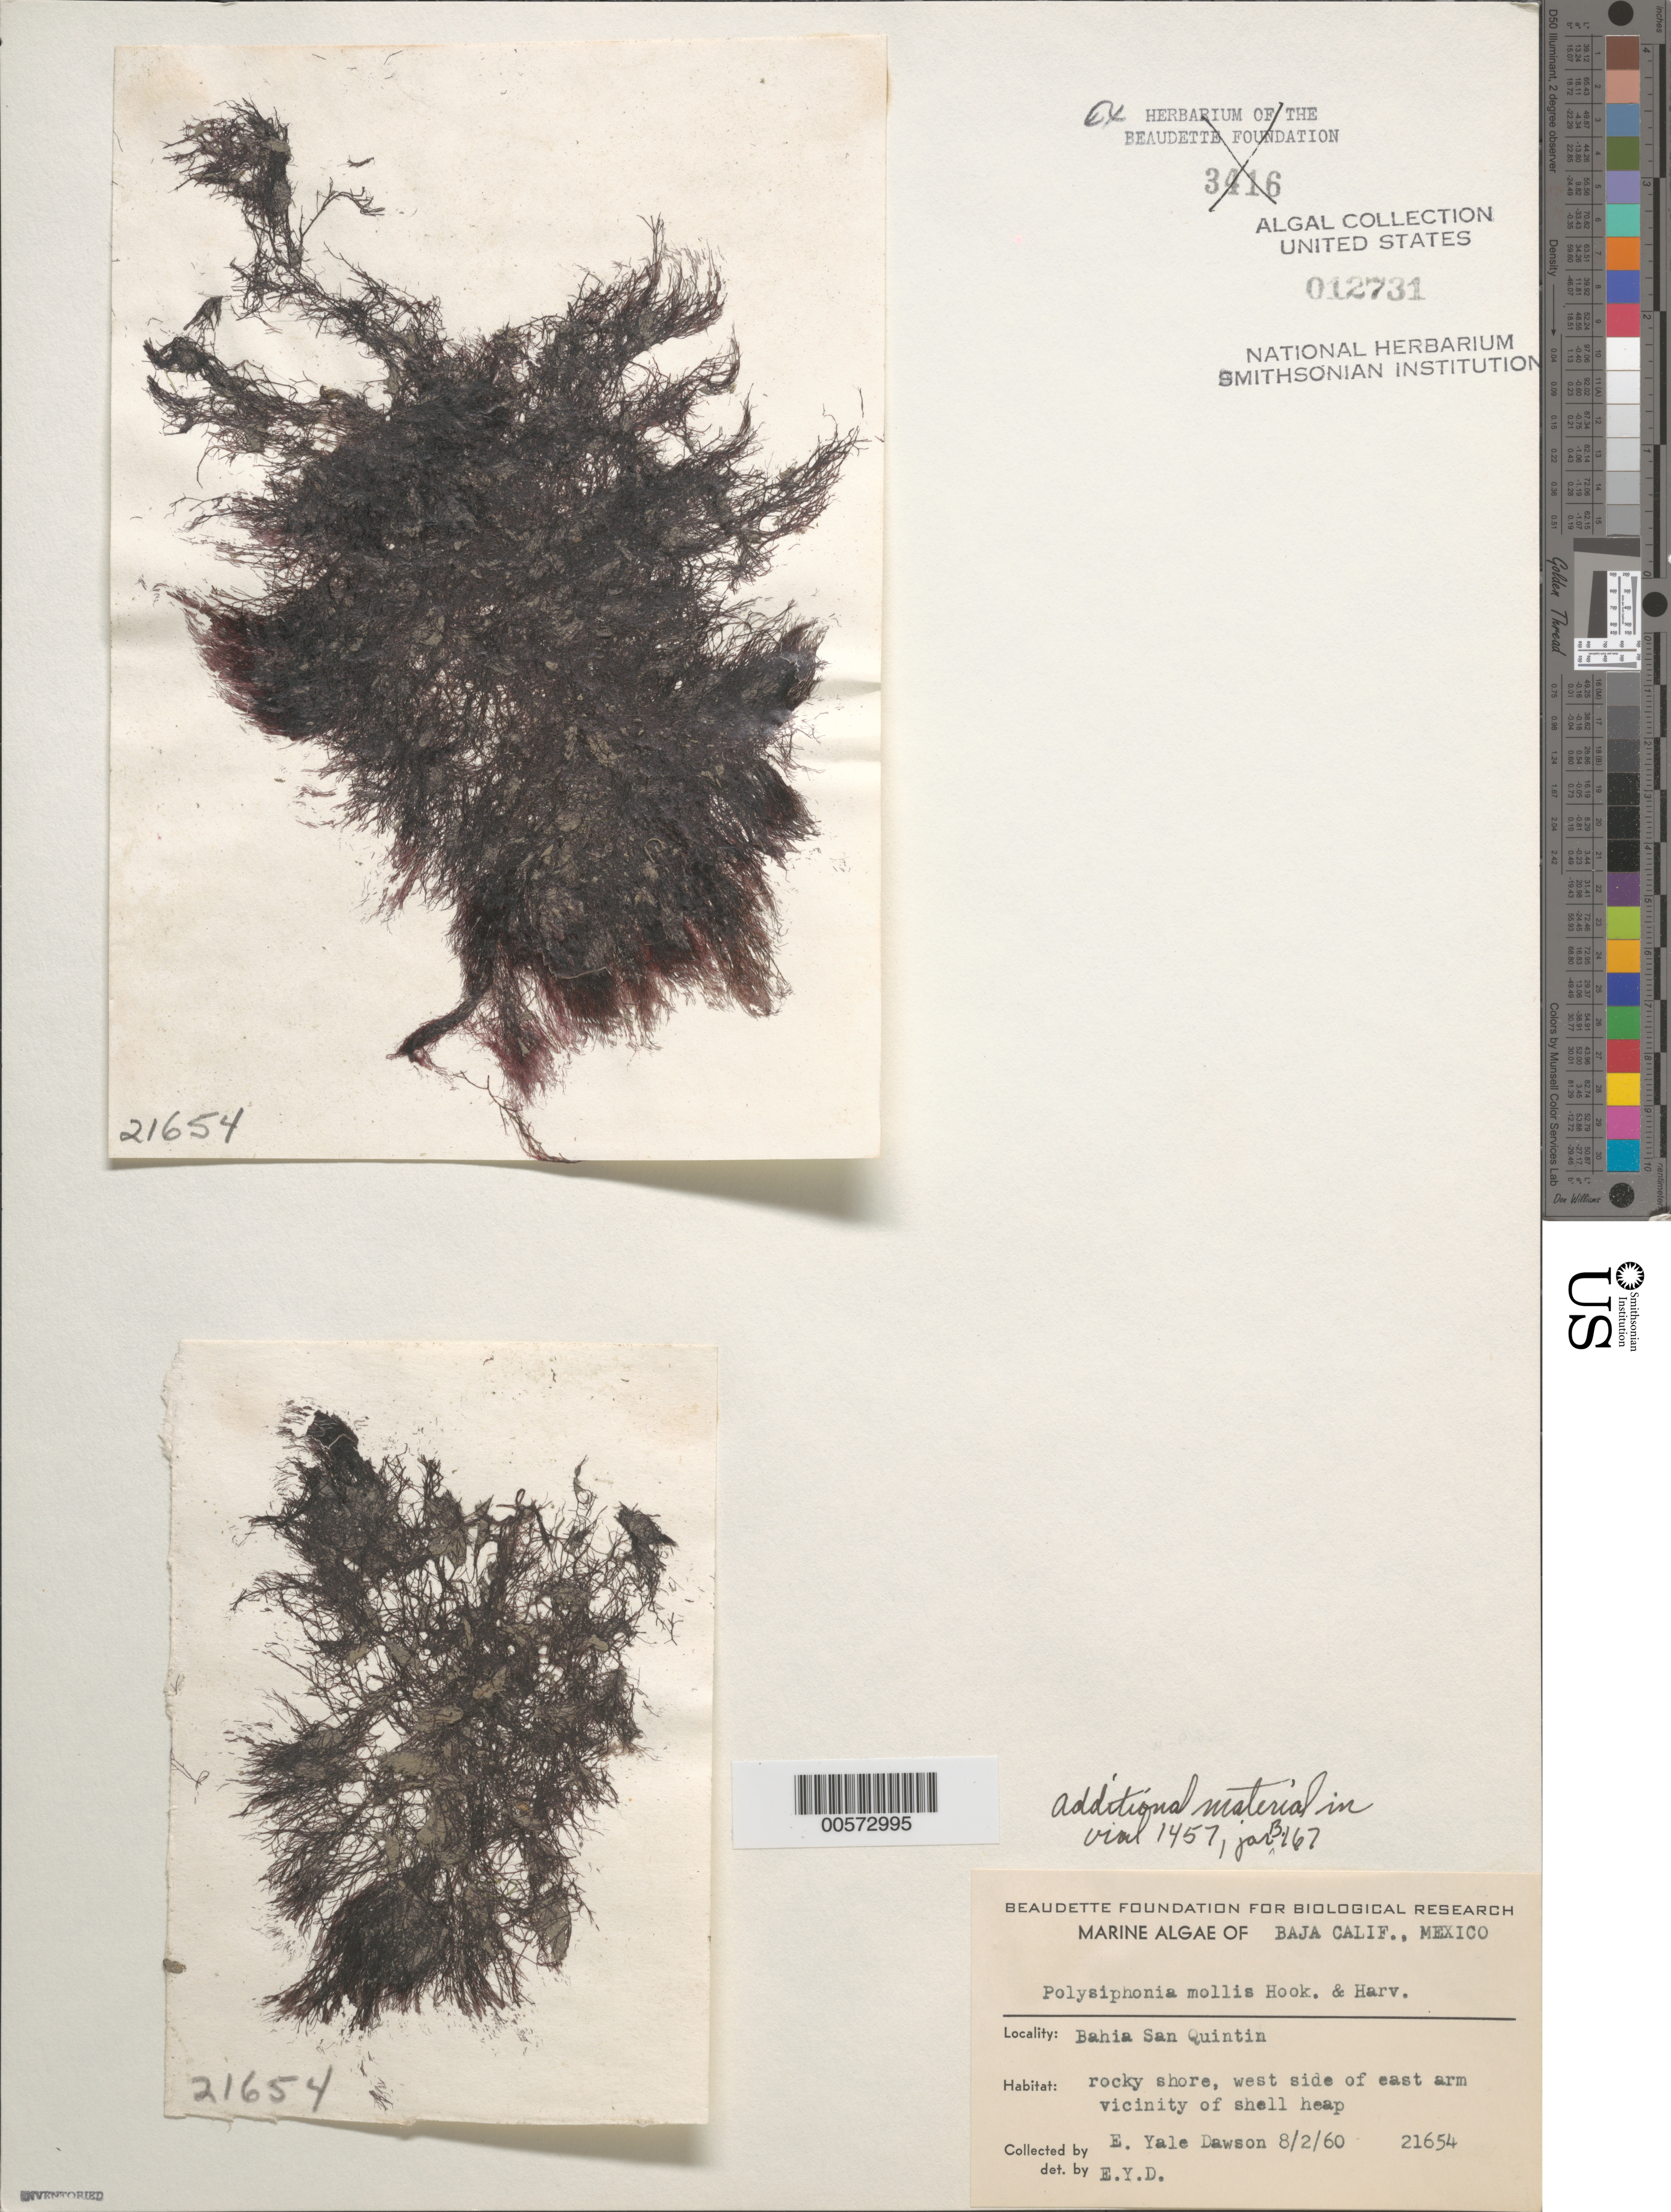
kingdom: Plantae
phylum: Rhodophyta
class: Florideophyceae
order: Ceramiales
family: Rhodomelaceae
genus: Polysiphonia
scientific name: Polysiphonia mollis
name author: Hook. f. & Harv.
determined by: Dawson, E. Y.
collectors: E. Y. Dawson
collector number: EYD 21654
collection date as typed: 02 Aug 1960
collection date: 1960-08-02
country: Mexico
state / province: Baja California Norte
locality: Bahia San Quintin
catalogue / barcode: US 12731